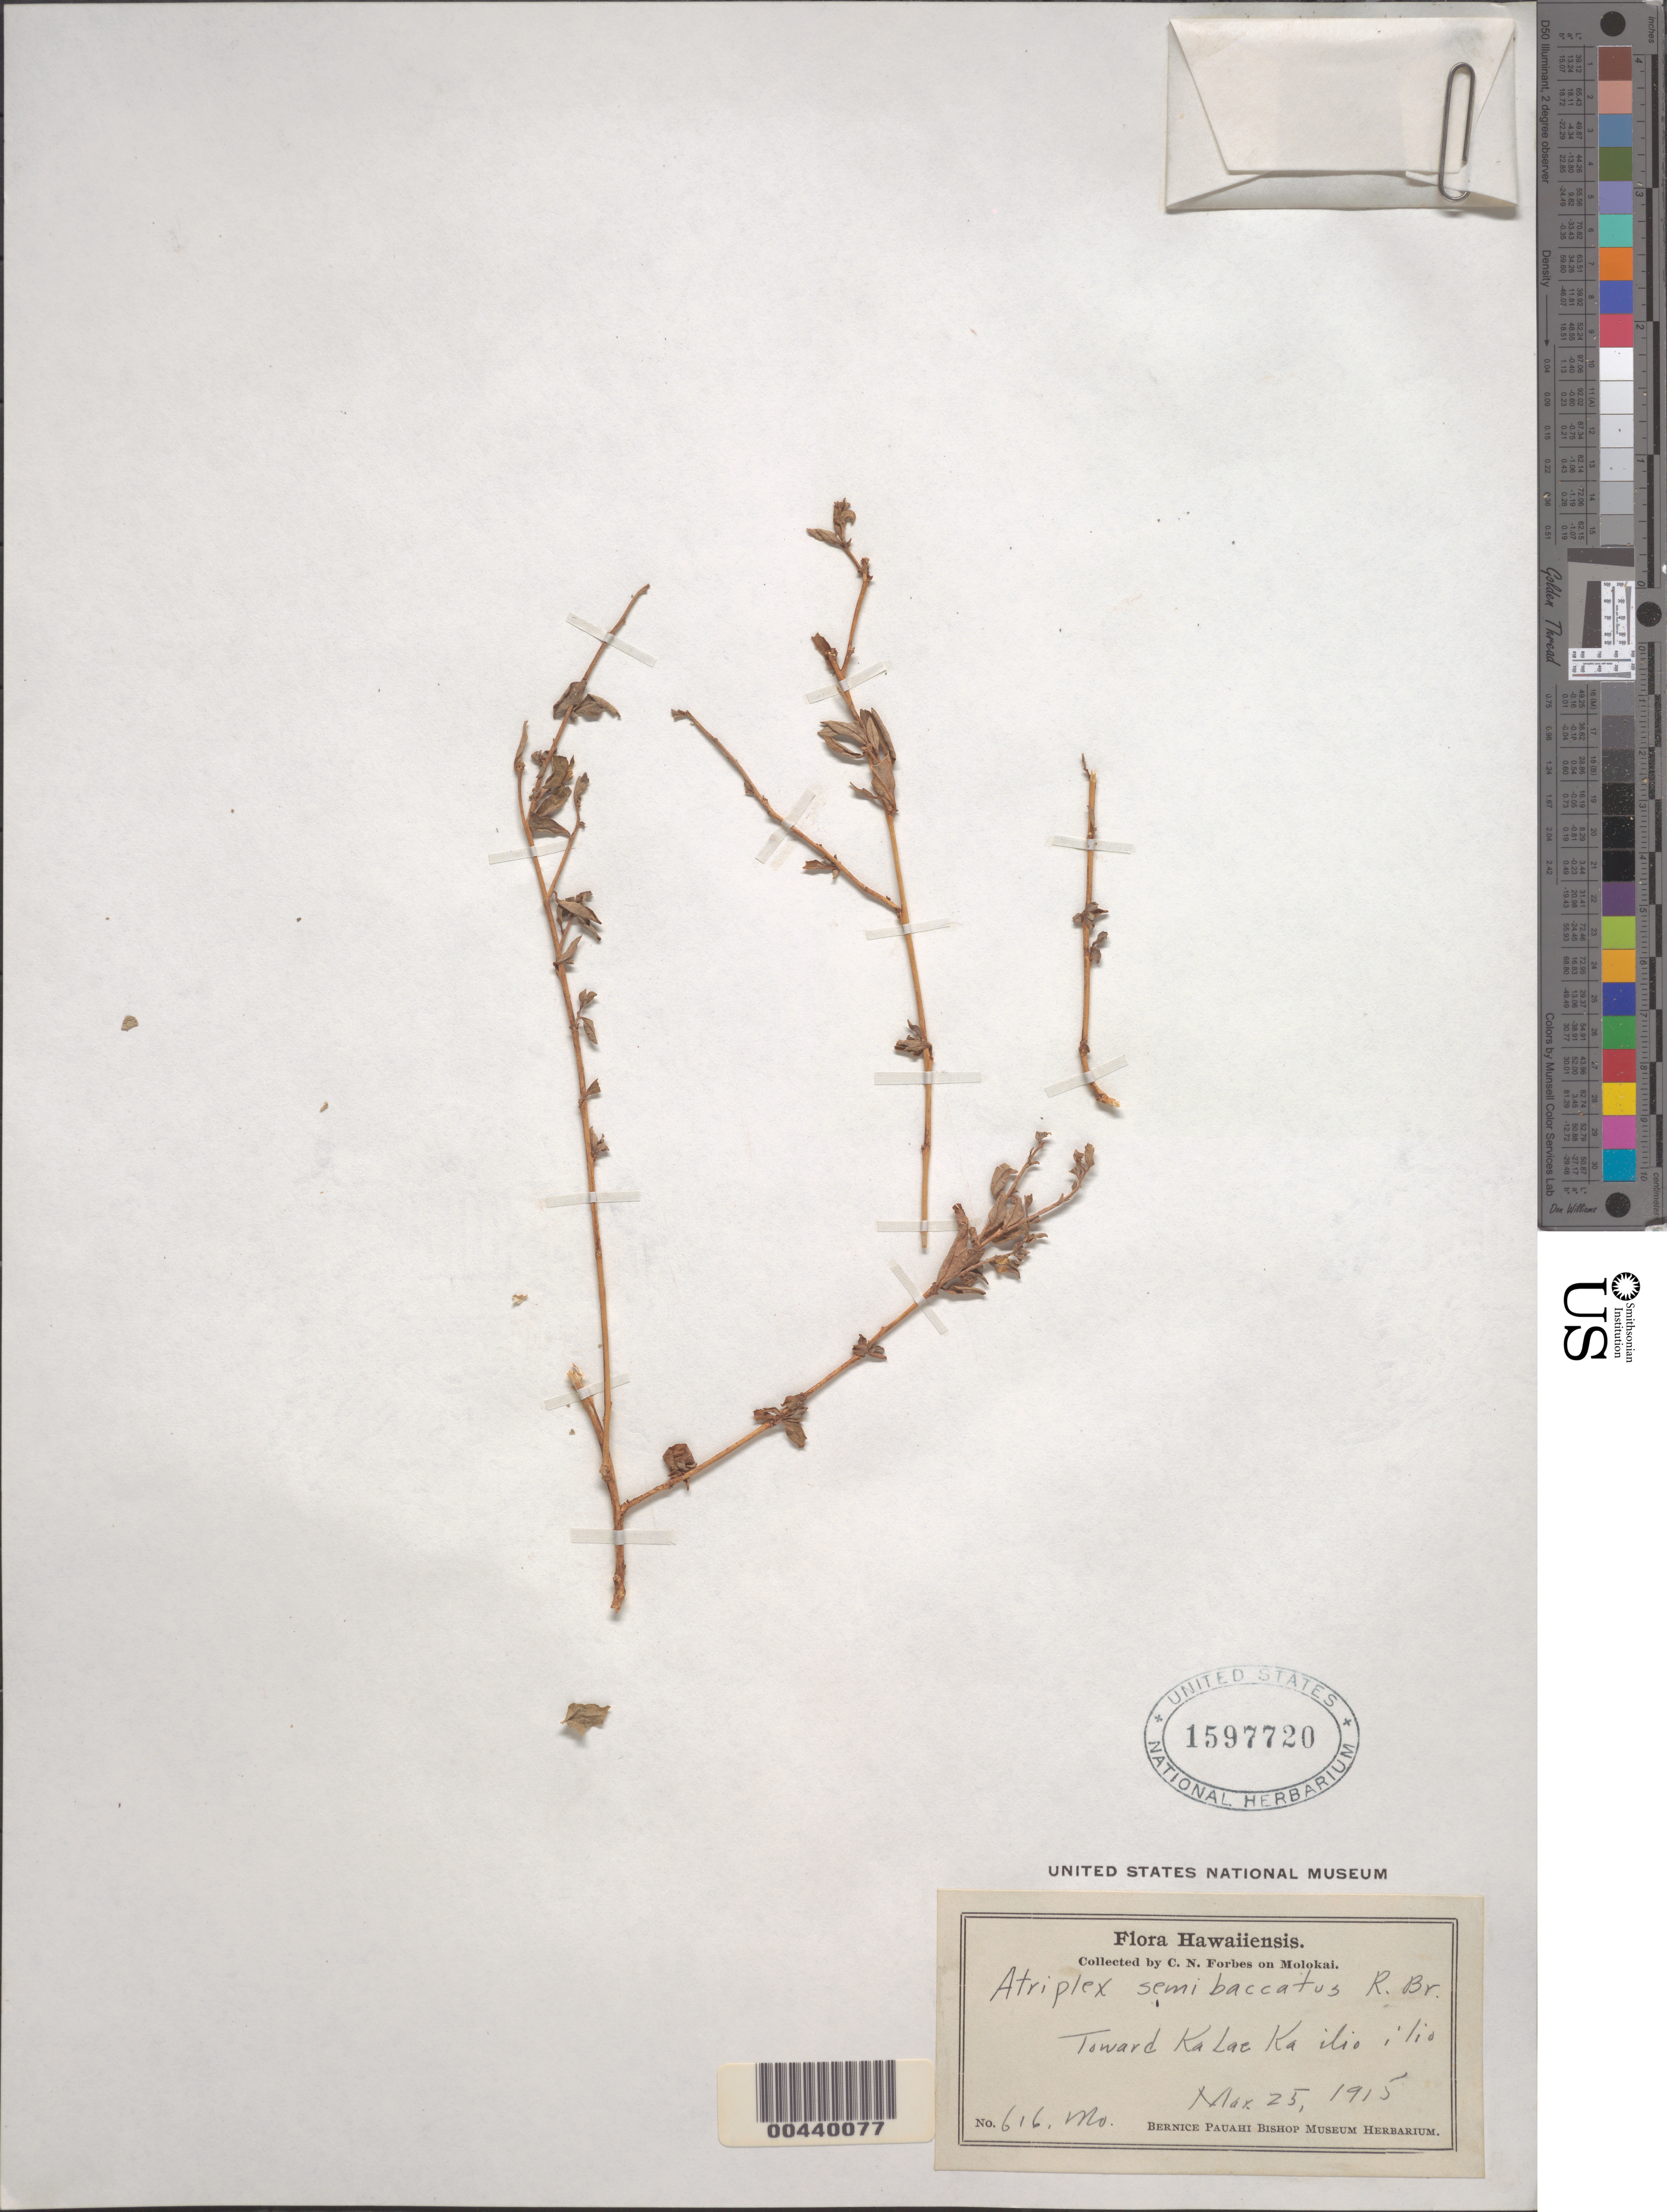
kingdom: Plantae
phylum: Tracheophyta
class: Magnoliopsida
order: Caryophyllales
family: Amaranthaceae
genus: Atriplex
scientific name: Atriplex semibaccata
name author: R. Br.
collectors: C. N. Forbes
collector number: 616.Mo.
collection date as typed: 25 Mar 1915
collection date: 1915-03-25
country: United States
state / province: Hawaii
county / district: Maui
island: Moloka'i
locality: Toward Ka Lae Ka ilio ilio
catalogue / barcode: US 1597720